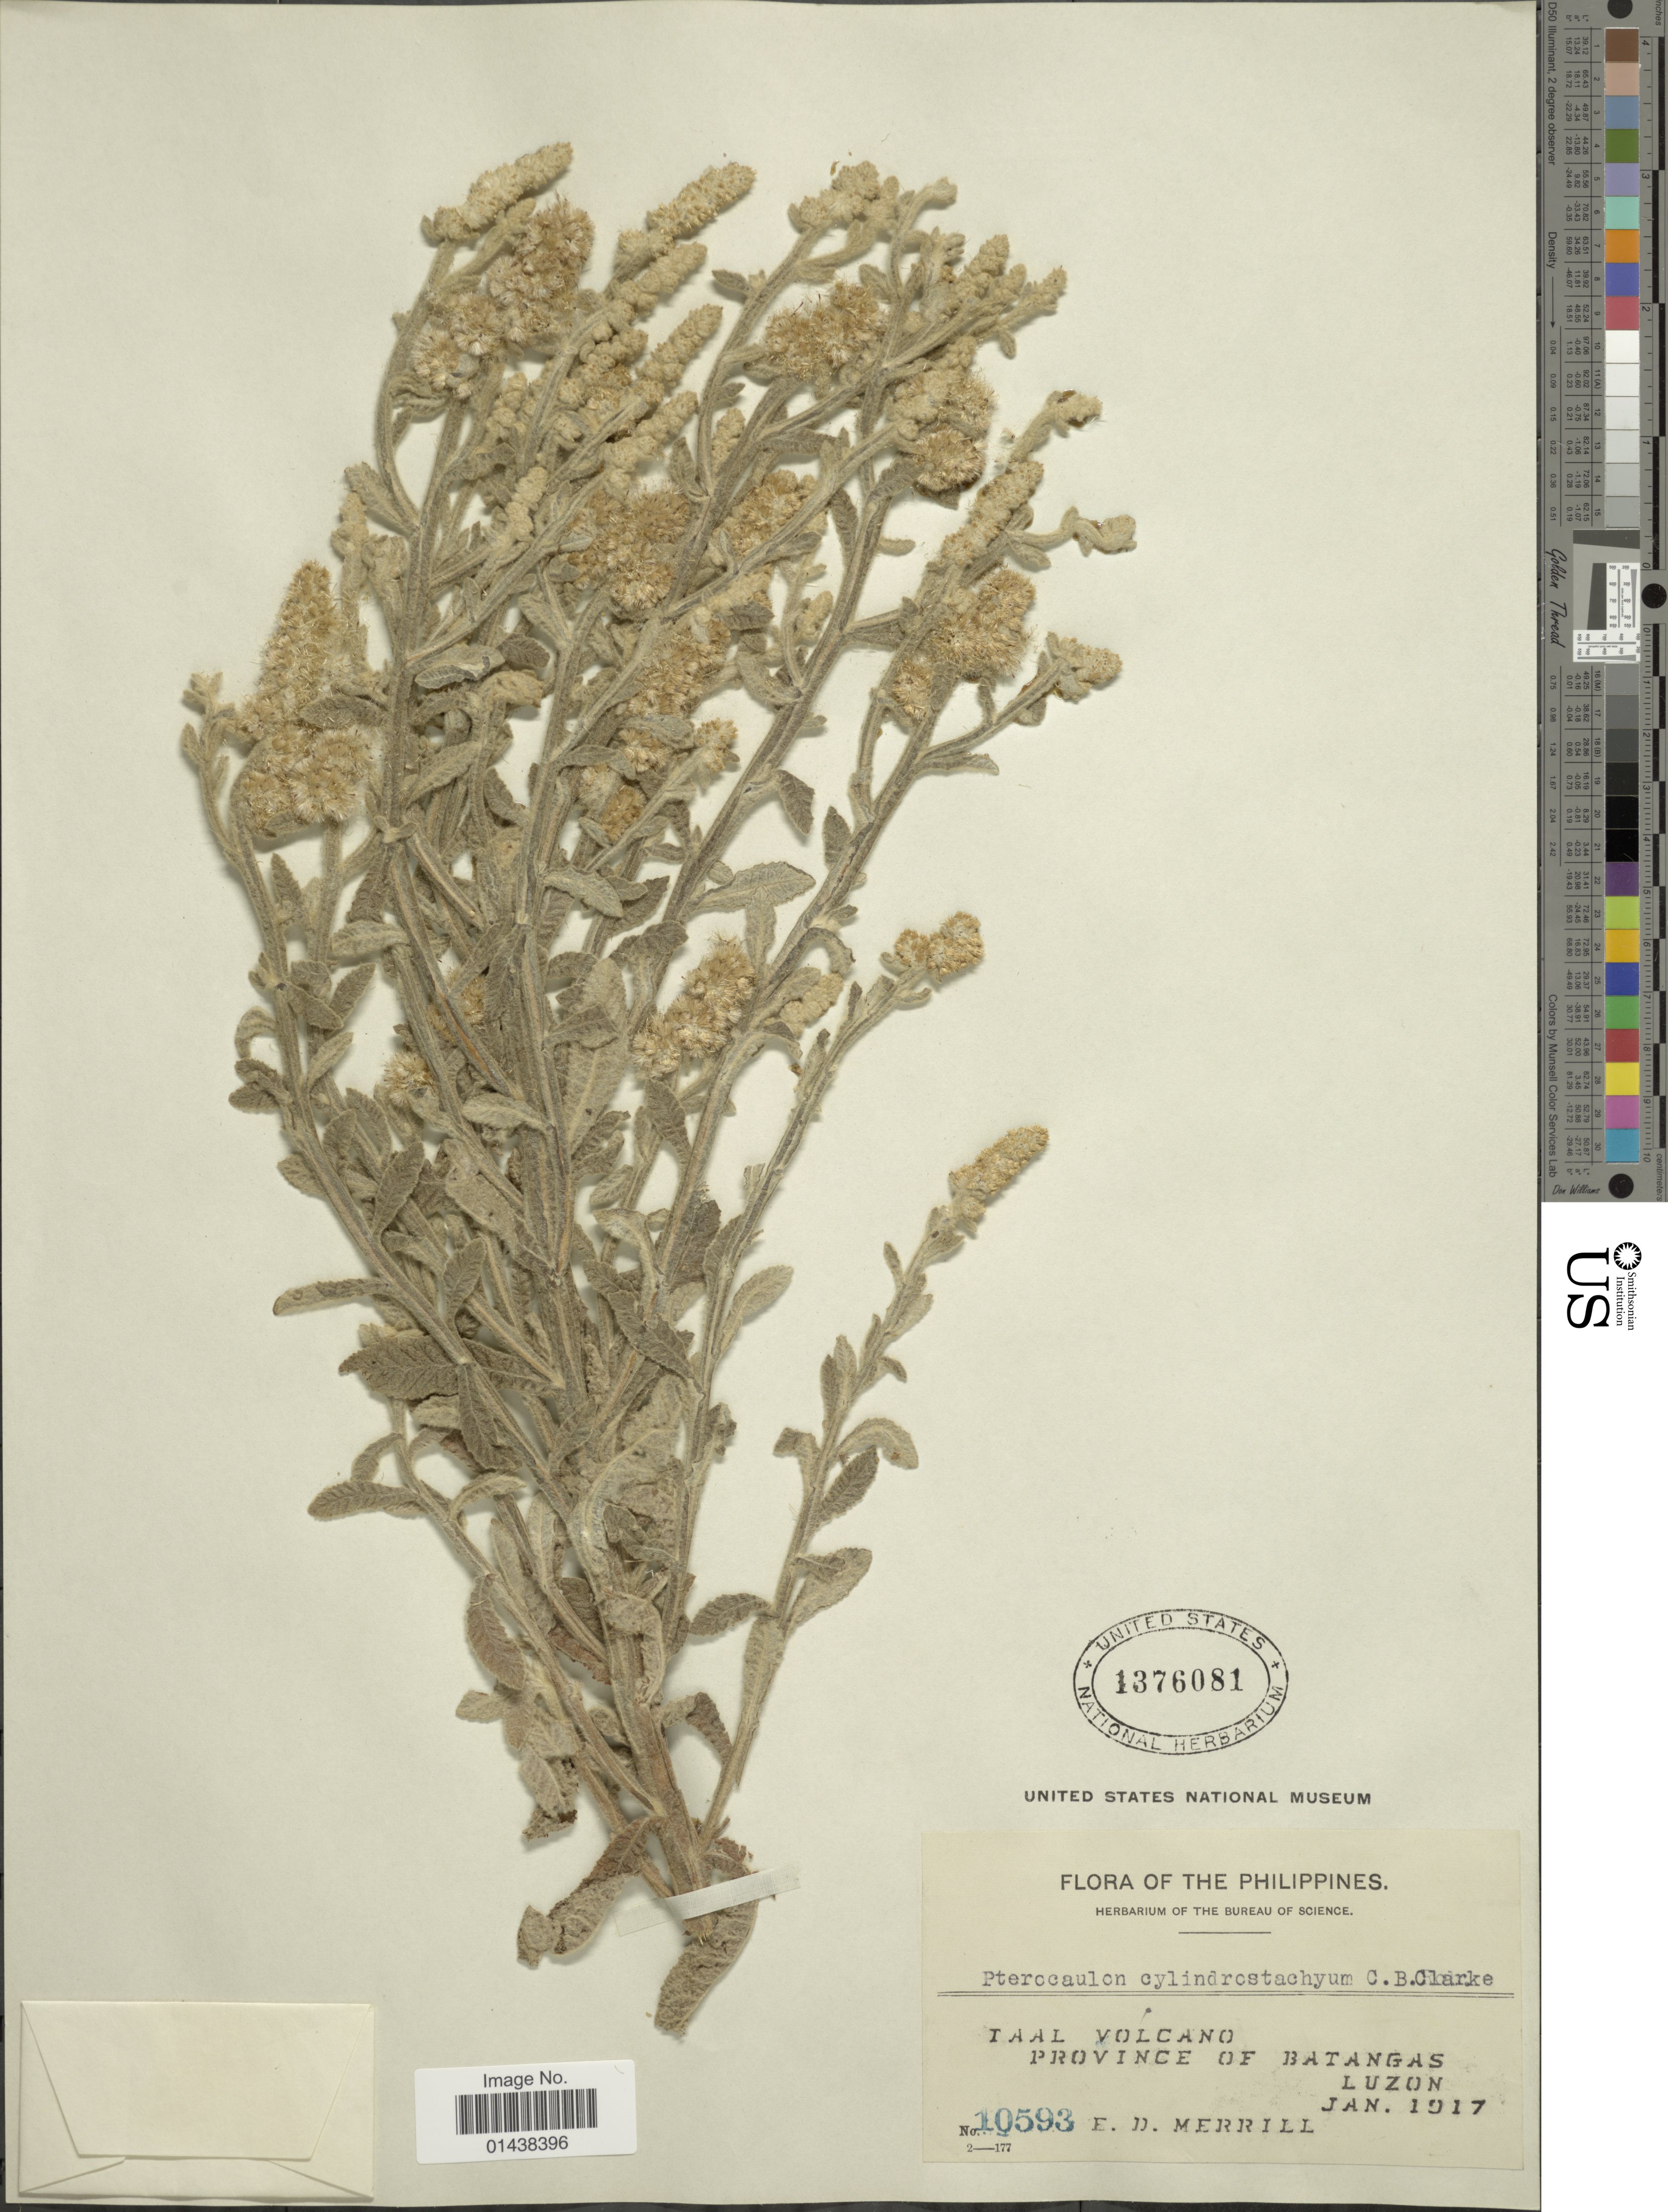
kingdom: Plantae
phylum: Tracheophyta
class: Magnoliopsida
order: Asterales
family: Asteraceae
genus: Pterocaulon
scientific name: Pterocaulon cylindrostachyum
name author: C.B. Clarke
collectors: E. D. Merrill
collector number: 10593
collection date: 1917-01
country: Philippines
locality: Taal Volcano, Province of Batangas, Luzon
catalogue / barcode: US 1376081